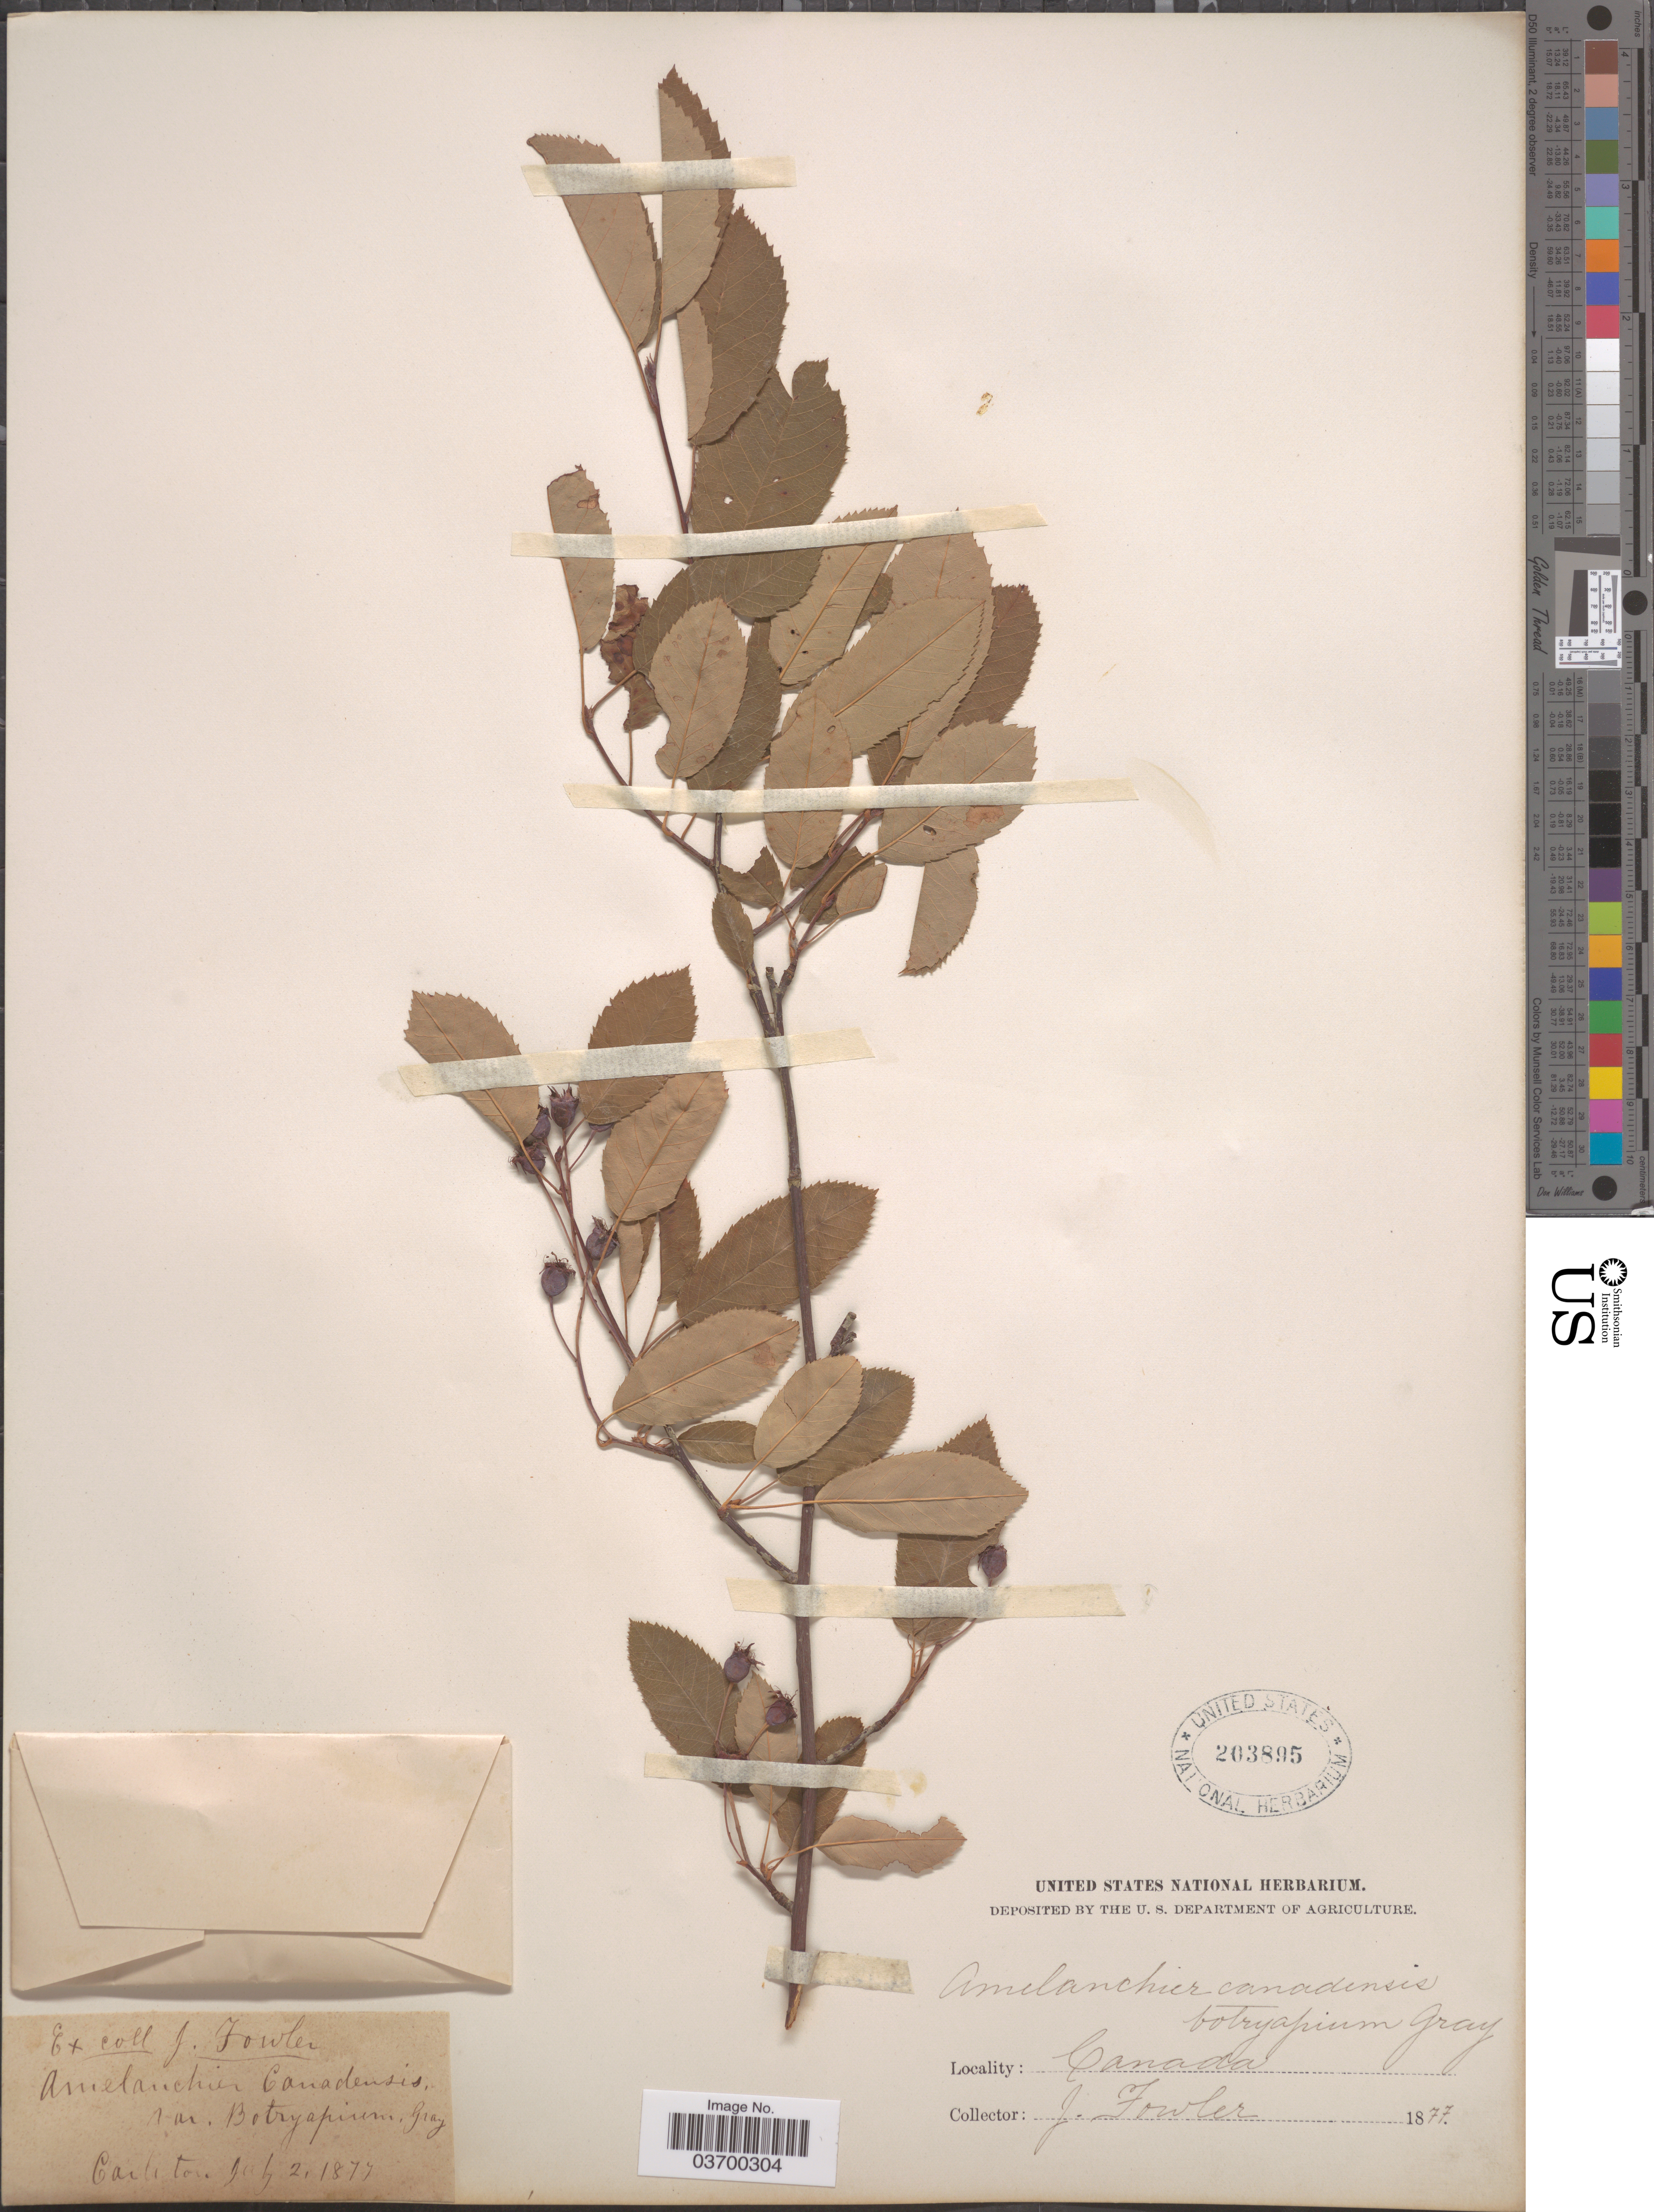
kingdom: Plantae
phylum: Tracheophyta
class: Magnoliopsida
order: Rosales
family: Rosaceae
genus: Amelanchier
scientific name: Amelanchier botryapium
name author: DC.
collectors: J. Fowler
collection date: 1877-07-02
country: Canada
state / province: Ontario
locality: Carleton.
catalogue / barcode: US 203895